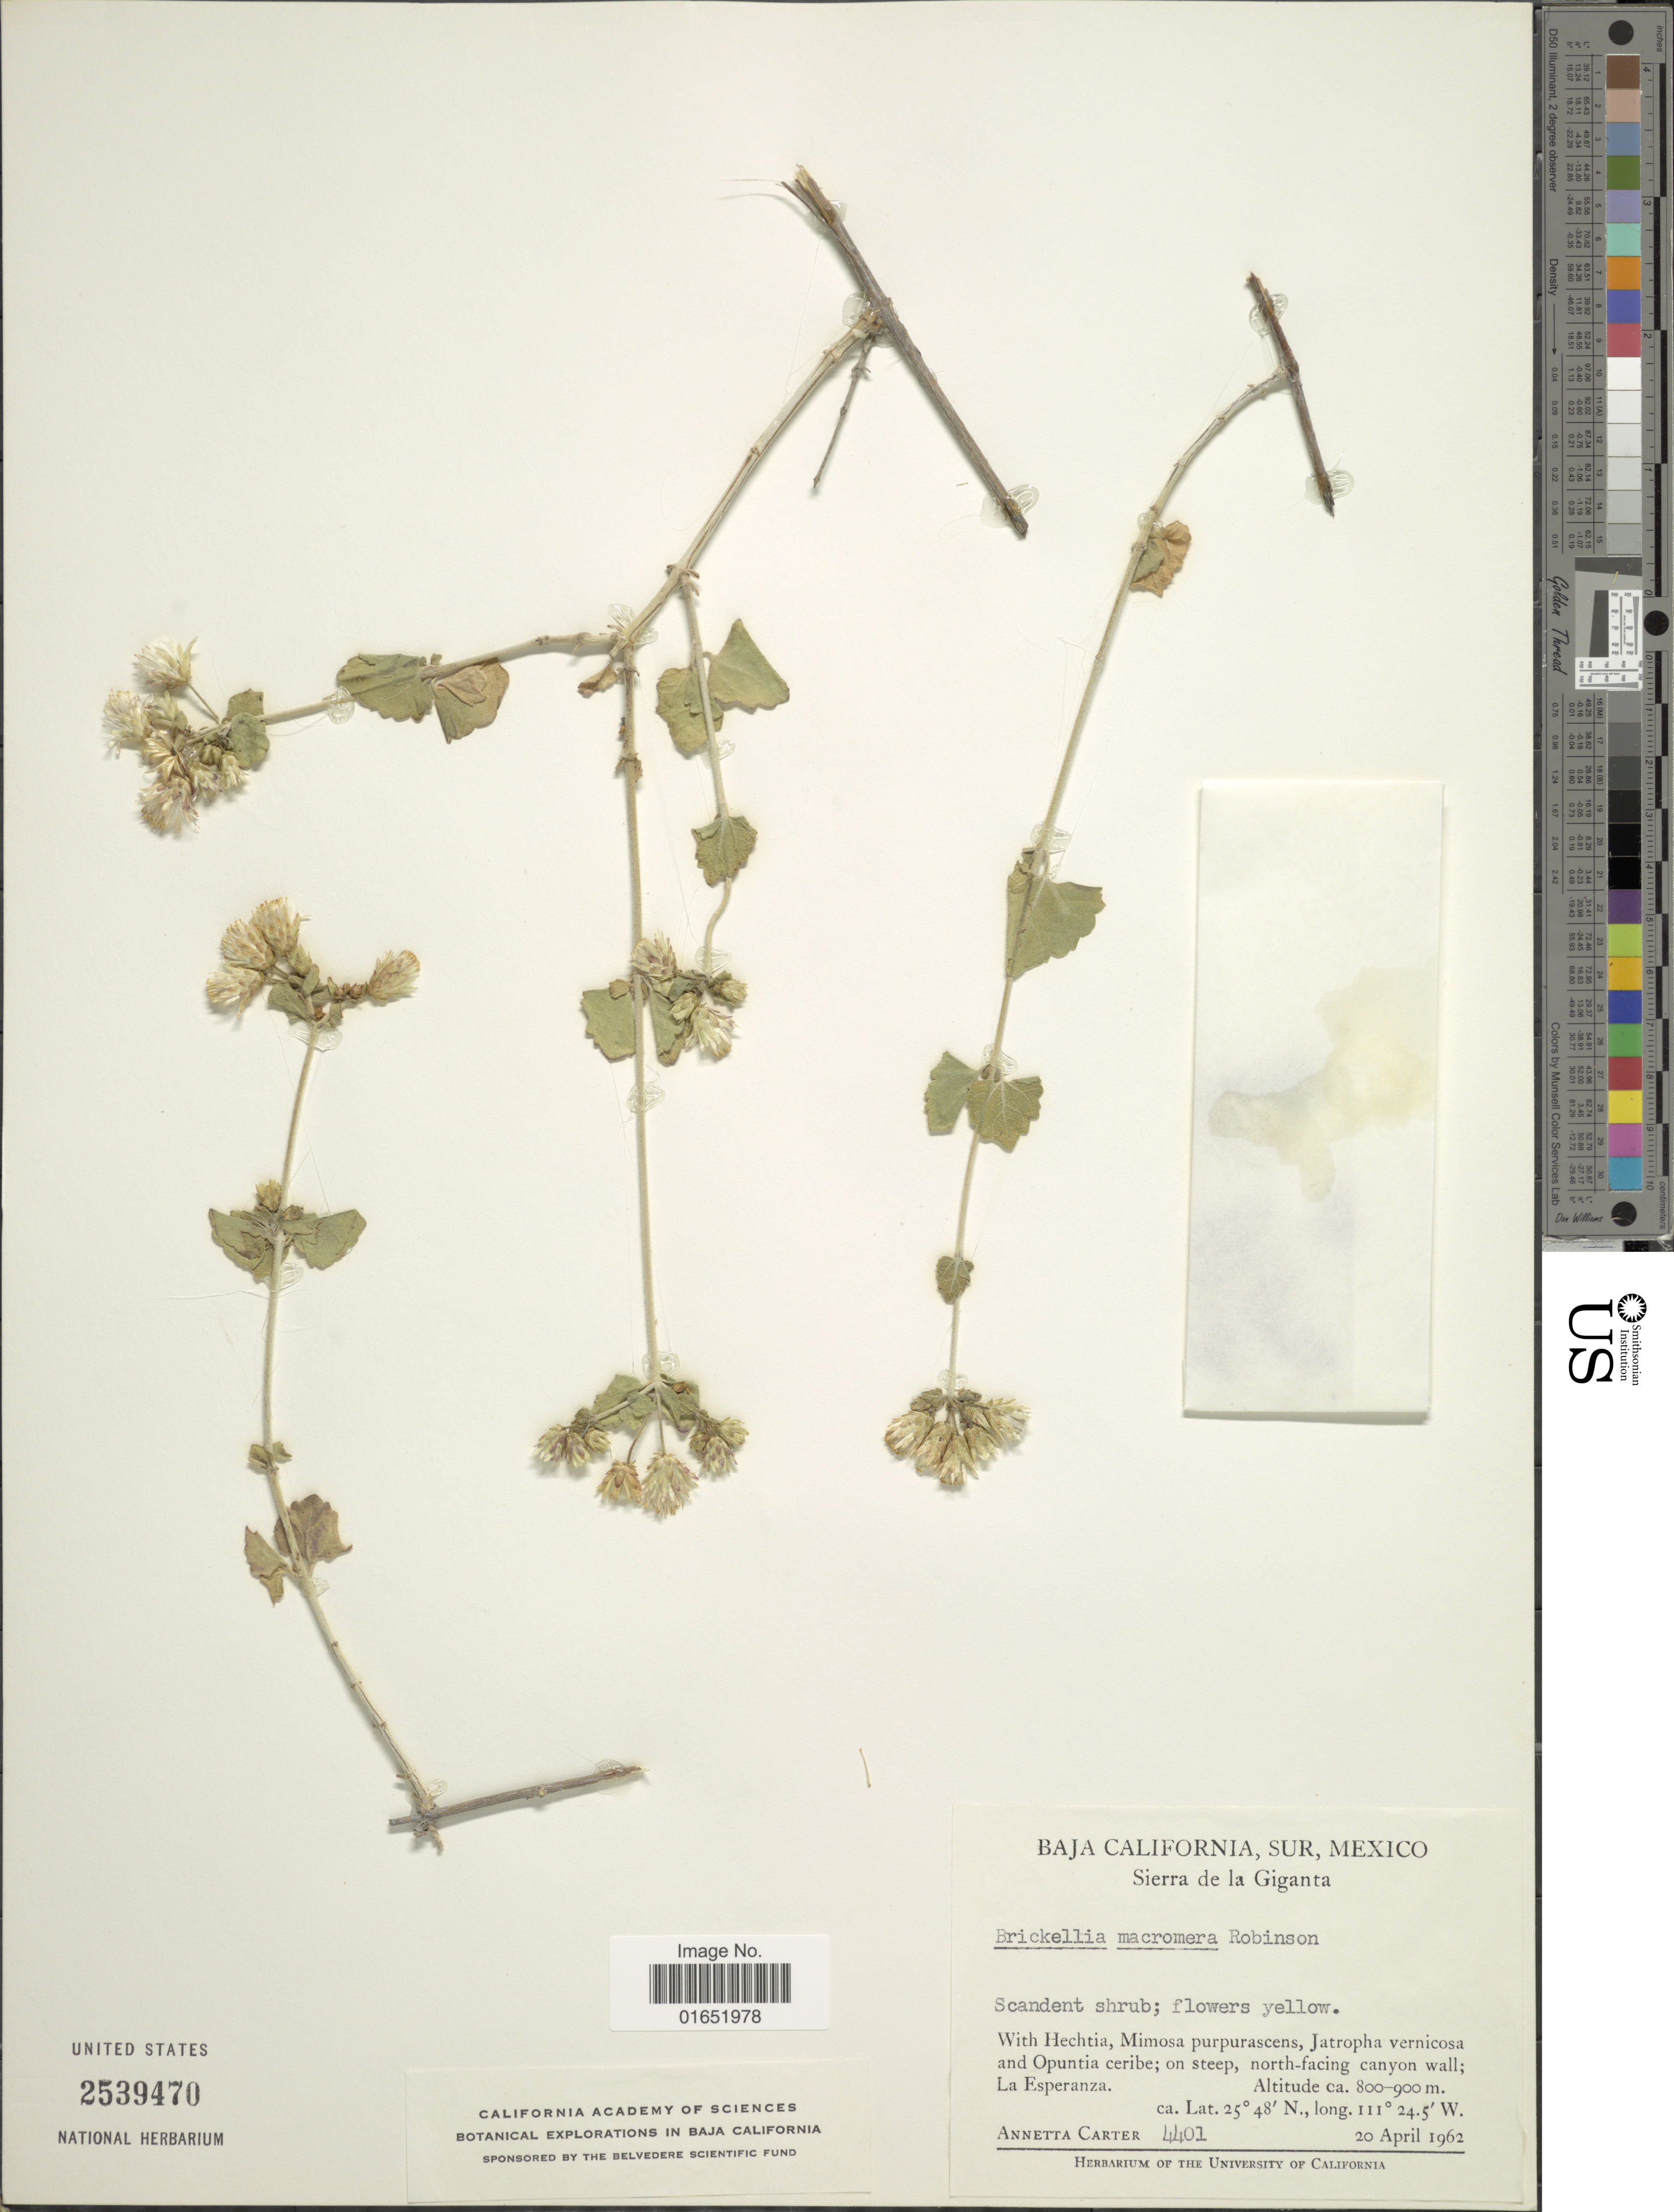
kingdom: Plantae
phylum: Tracheophyta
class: Magnoliopsida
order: Asterales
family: Asteraceae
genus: Brickellia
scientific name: Brickellia macromera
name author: B.L. Rob.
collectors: A. Carter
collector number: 4401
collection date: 1962-04-20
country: Mexico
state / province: Baja California Sur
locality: Sur, Sierra de la Giganta, on steep, north-facing canyon wall; La Esperanza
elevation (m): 800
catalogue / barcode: US 2539470